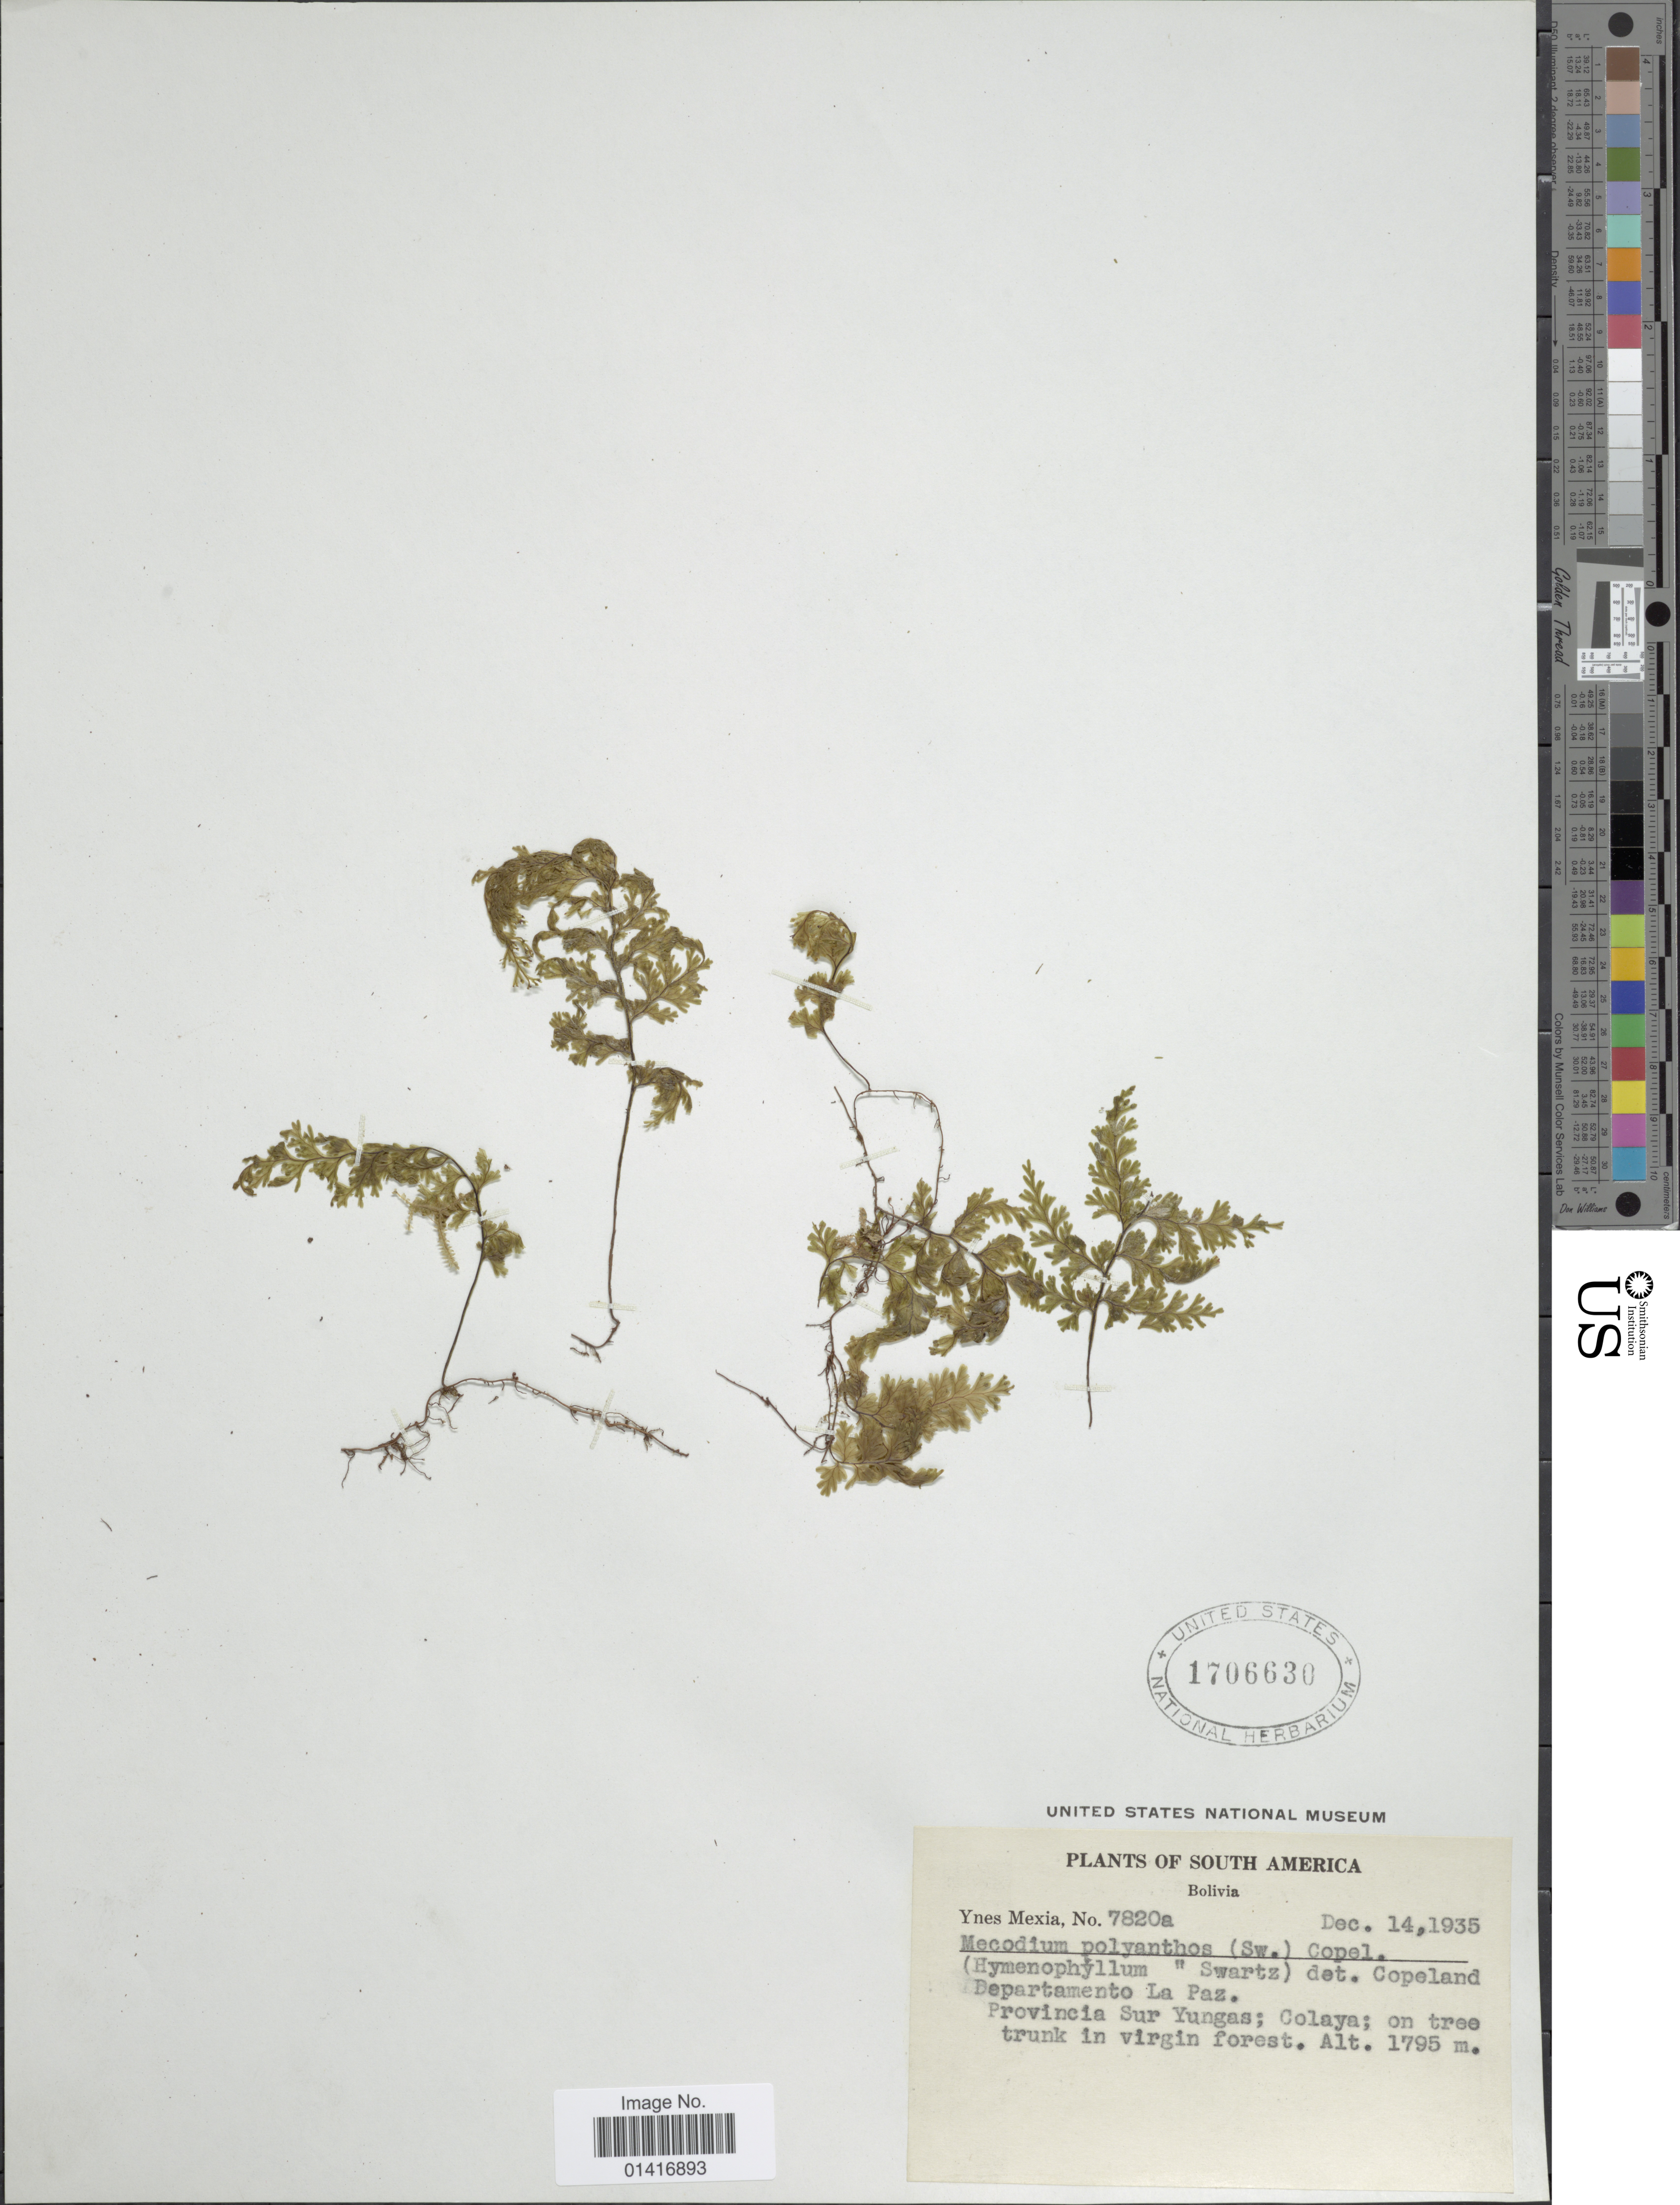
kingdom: Plantae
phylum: Tracheophyta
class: Polypodiopsida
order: Hymenophyllales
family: Hymenophyllaceae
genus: Hymenophyllum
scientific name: Hymenophyllum polyanthos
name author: (Sw.) Sw.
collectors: Y. Mexia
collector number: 7820a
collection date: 1935-12-14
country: Bolivia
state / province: La Paz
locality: Departamento La Paz. Provincia Sur Yungas; Colaya; on tree trunk in virgin forest.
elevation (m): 1795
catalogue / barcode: US 1706630